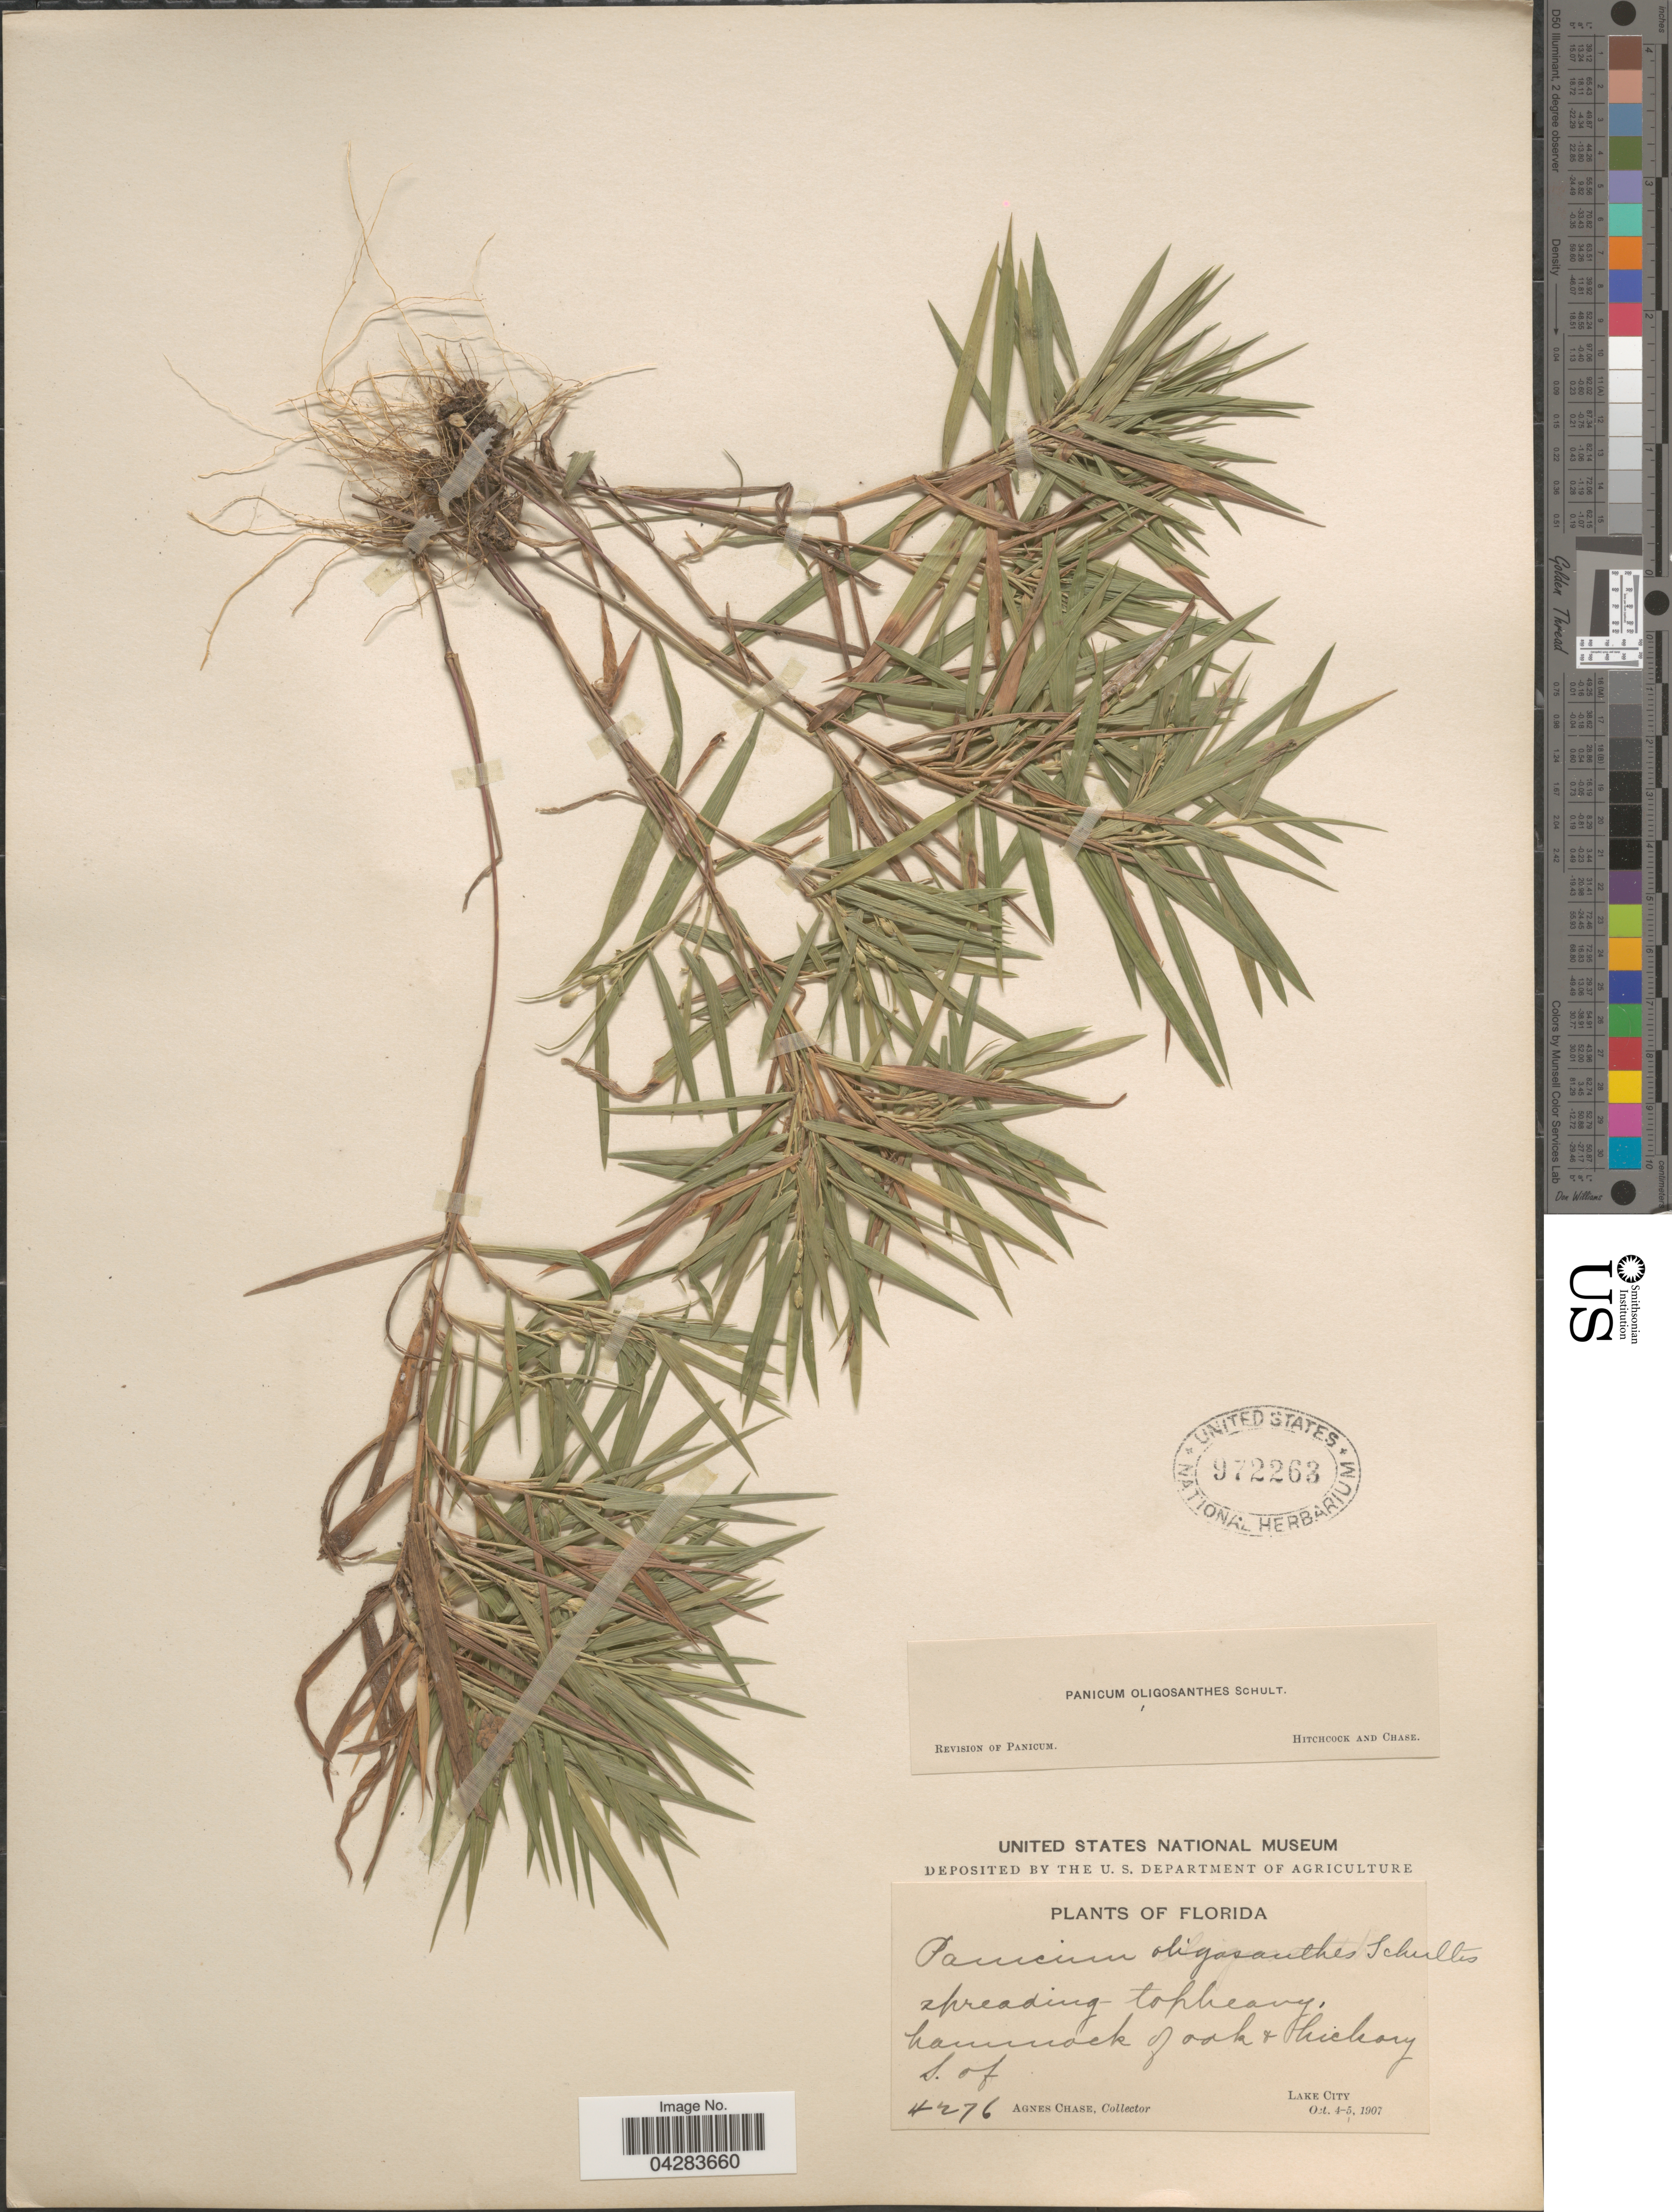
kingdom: Plantae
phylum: Tracheophyta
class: Liliopsida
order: Poales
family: Poaceae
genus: Dichanthelium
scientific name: Dichanthelium oligosanthes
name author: (Schult.) Gould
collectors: A. Chase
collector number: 4276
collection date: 1907-10-04/1907-10-05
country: United States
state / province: Florida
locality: Hammock of oak & hickory S. of Lake City.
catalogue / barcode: US 972263